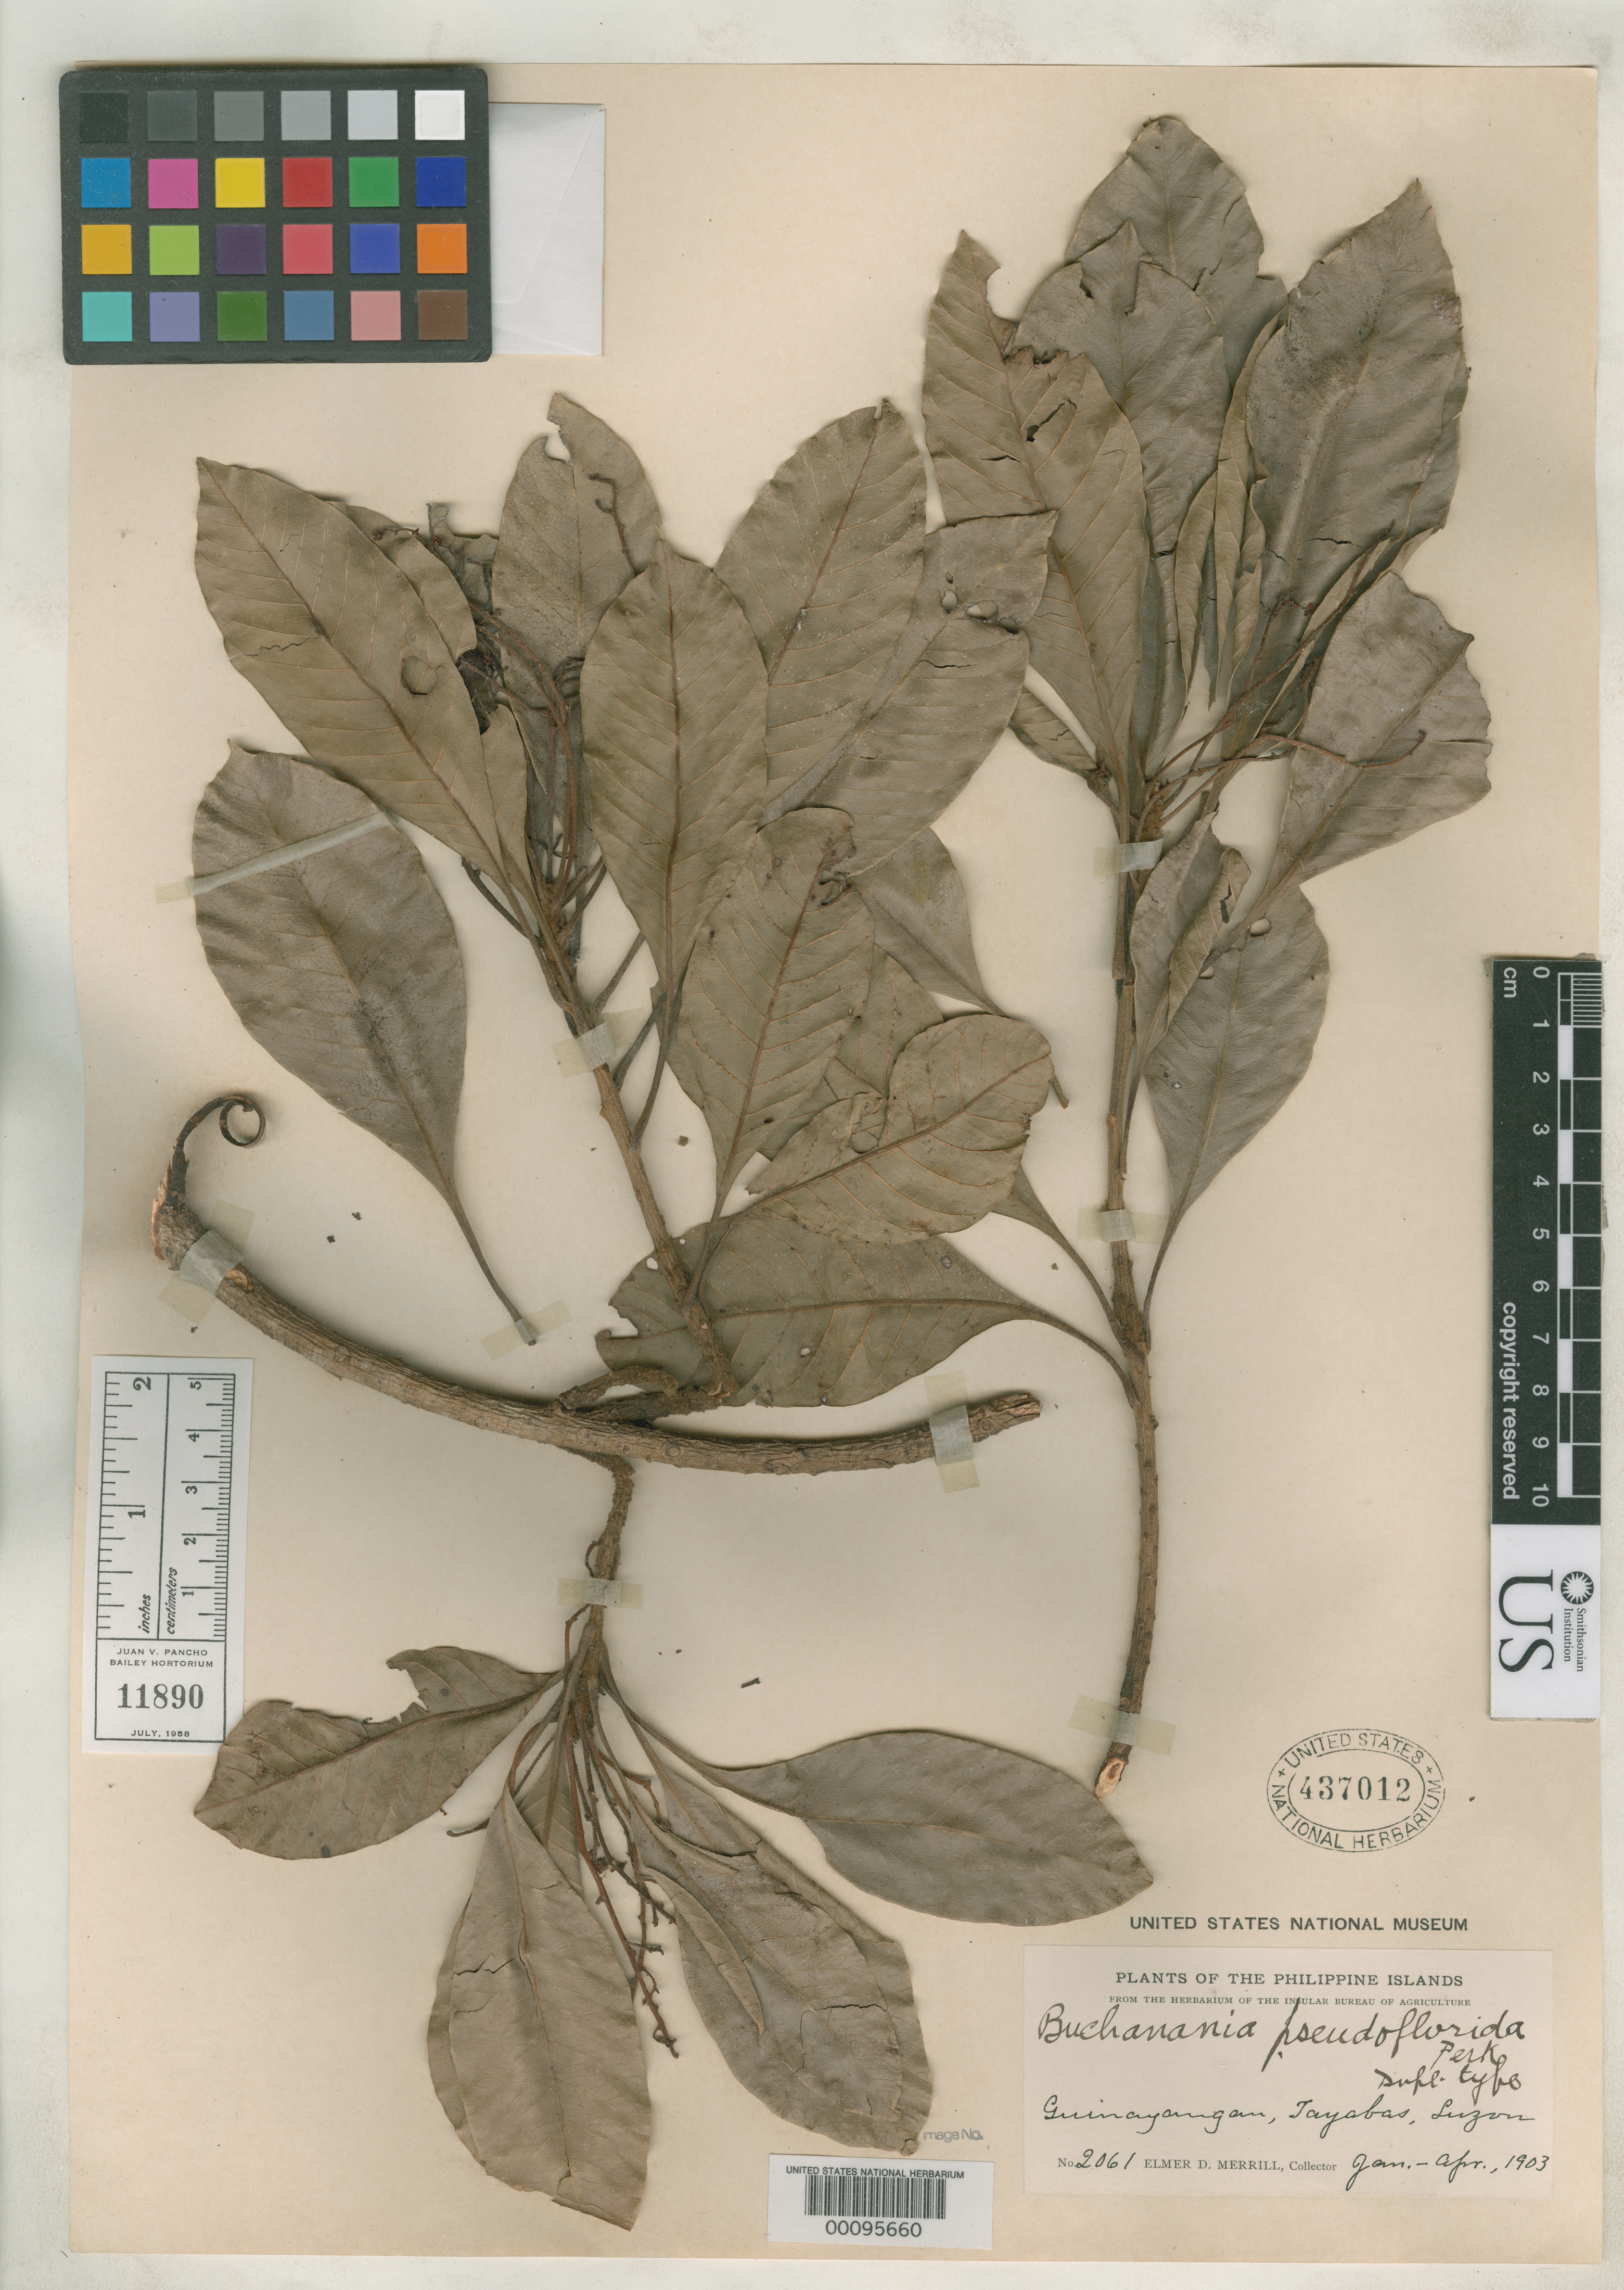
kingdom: Plantae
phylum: Tracheophyta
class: Magnoliopsida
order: Sapindales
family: Anacardiaceae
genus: Buchanania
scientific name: Buchanania pseudoflorida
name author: Perkins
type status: Isotype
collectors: E. D. Merrill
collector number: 2061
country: Philippines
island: Luzon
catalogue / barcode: US 437012